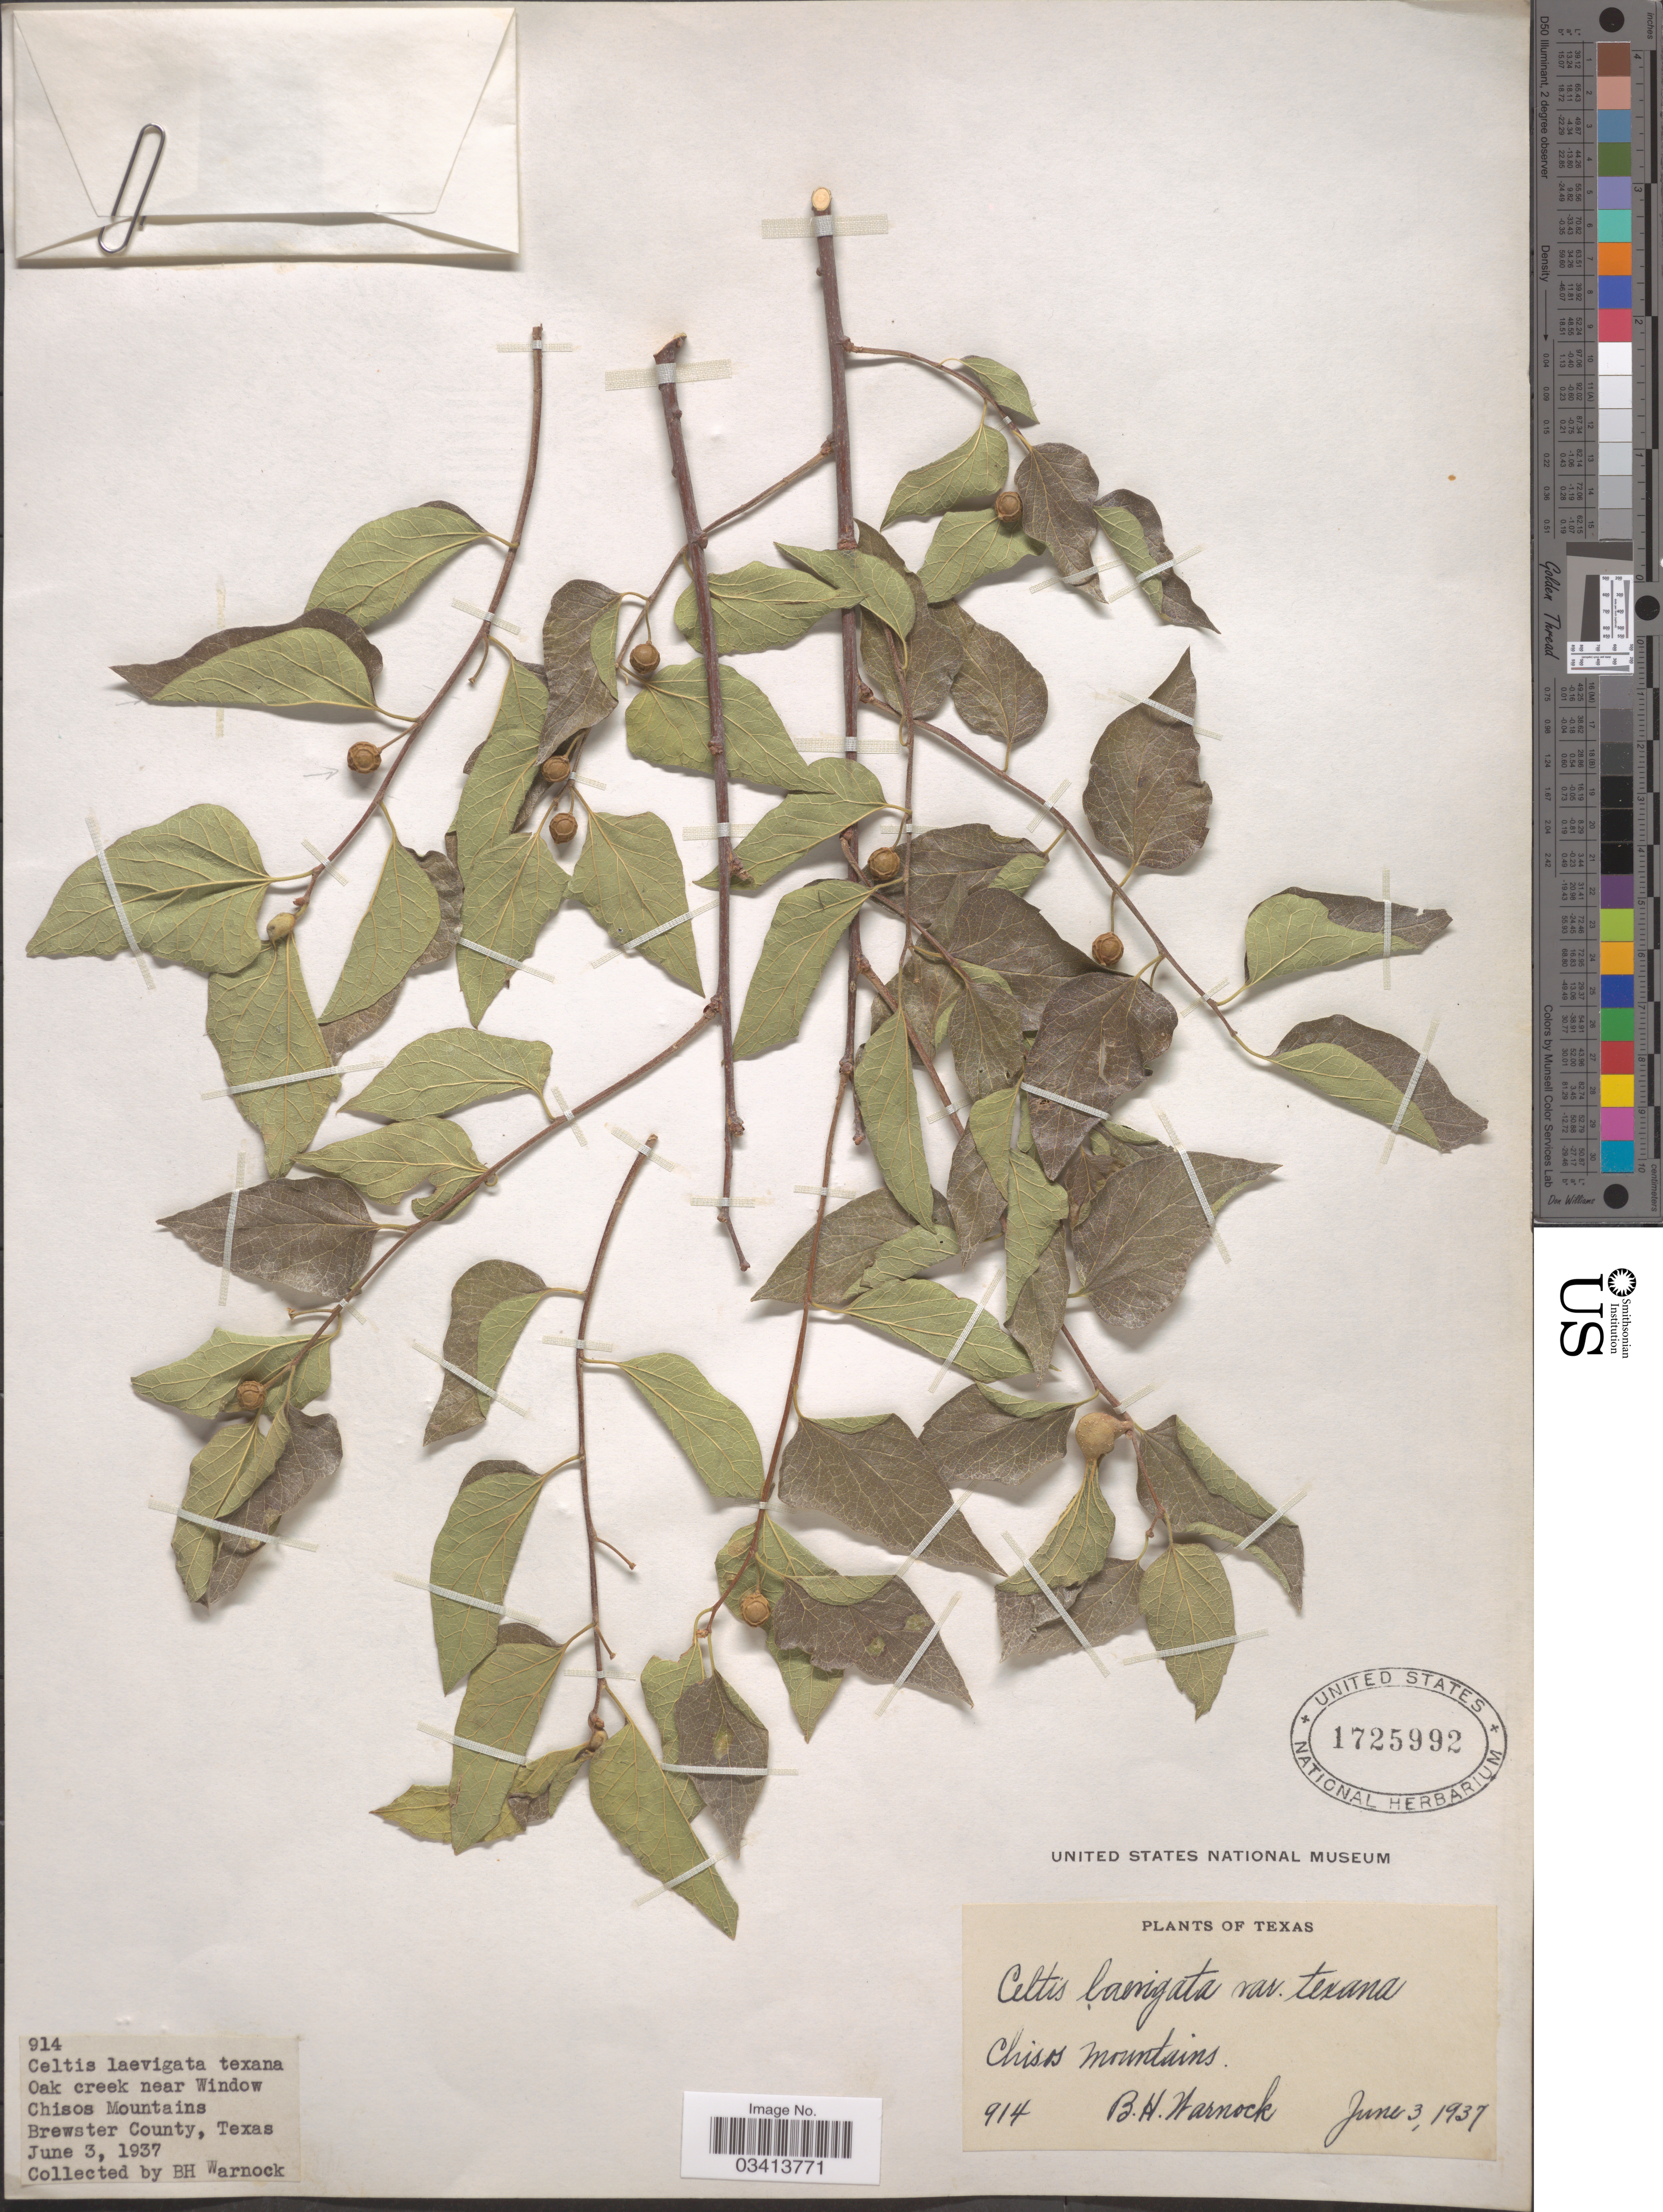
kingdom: Plantae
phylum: Tracheophyta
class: Magnoliopsida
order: Rosales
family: Cannabaceae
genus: Celtis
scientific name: Celtis laevigata var. texana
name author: Sarg.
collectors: B. H. Warnock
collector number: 914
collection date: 1937-06-03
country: United States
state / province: Texas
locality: Oak creek near Window Chisos Mountains. Brewster County.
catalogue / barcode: US 1725992